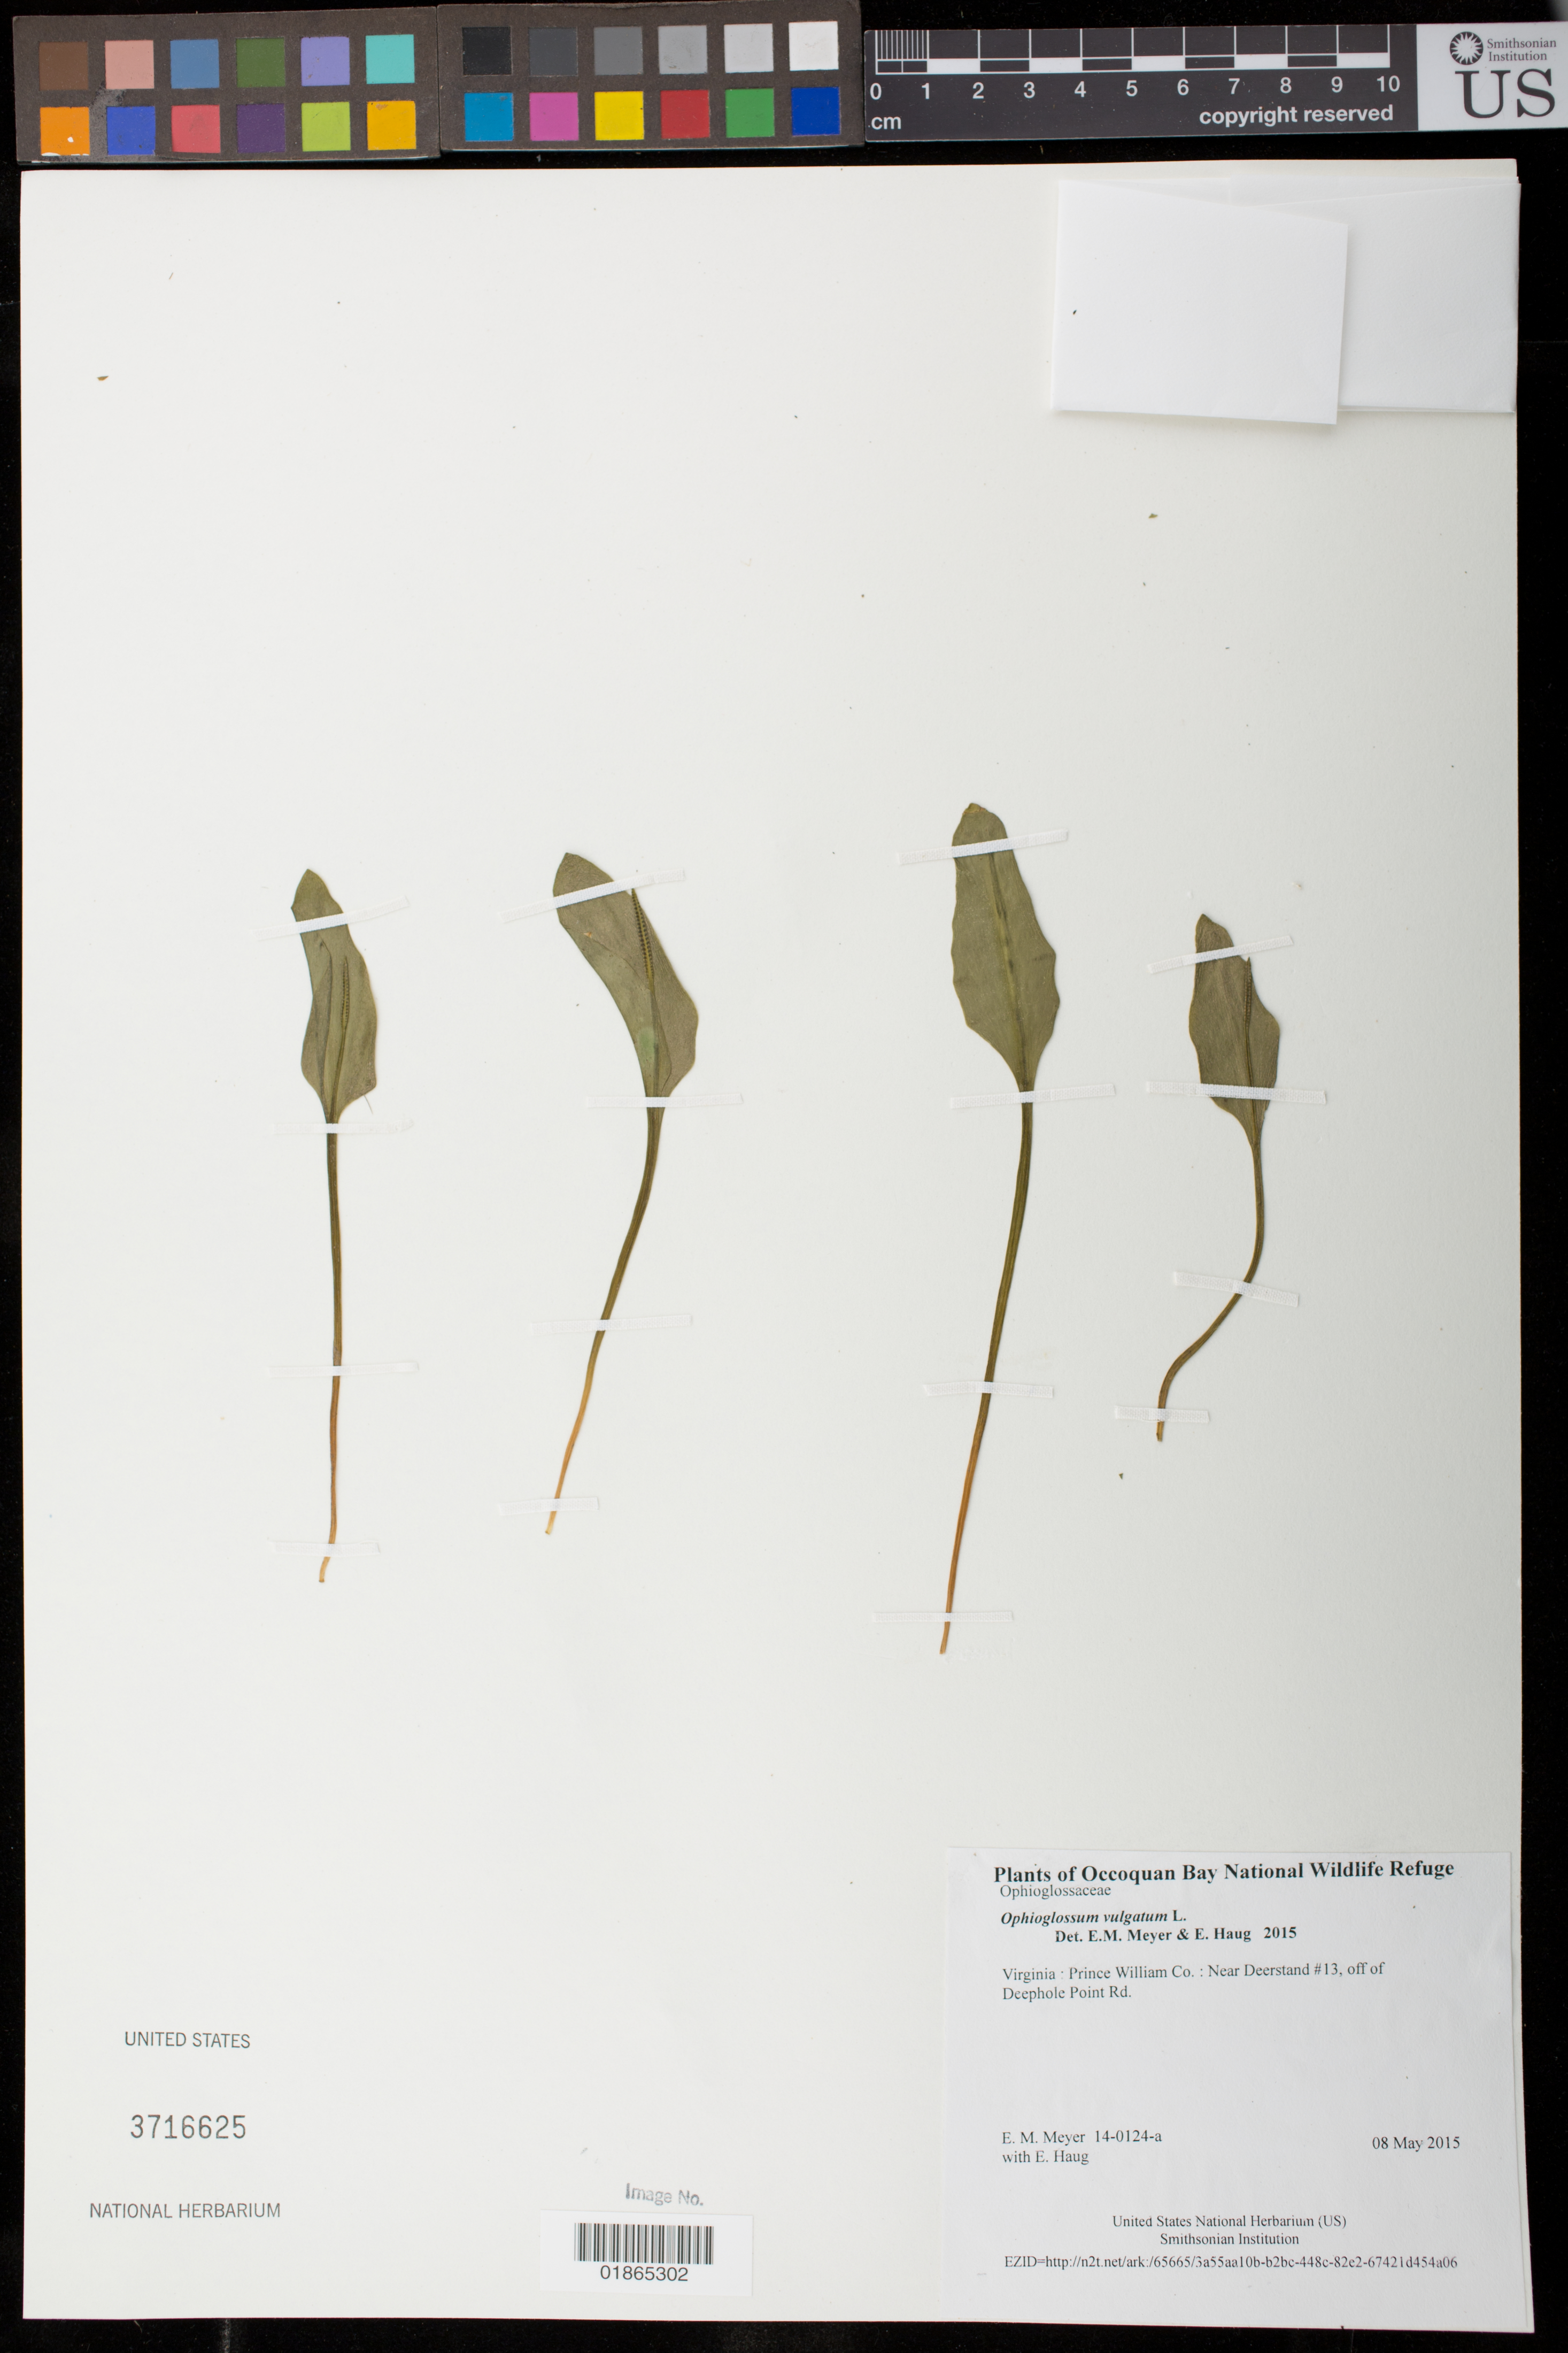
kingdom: Plantae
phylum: Tracheophyta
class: Polypodiopsida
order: Ophioglossales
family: Ophioglossaceae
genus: Ophioglossum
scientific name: Ophioglossum vulgatum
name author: L.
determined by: Meyer, E. M.; Haug, E.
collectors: E. M. Meyer & E. Haug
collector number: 14-0124-a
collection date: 2015-05-08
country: United States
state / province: Virginia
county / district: Prince William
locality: Near Deerstand #13, off of Deephole Point Rd.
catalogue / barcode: US 3716625